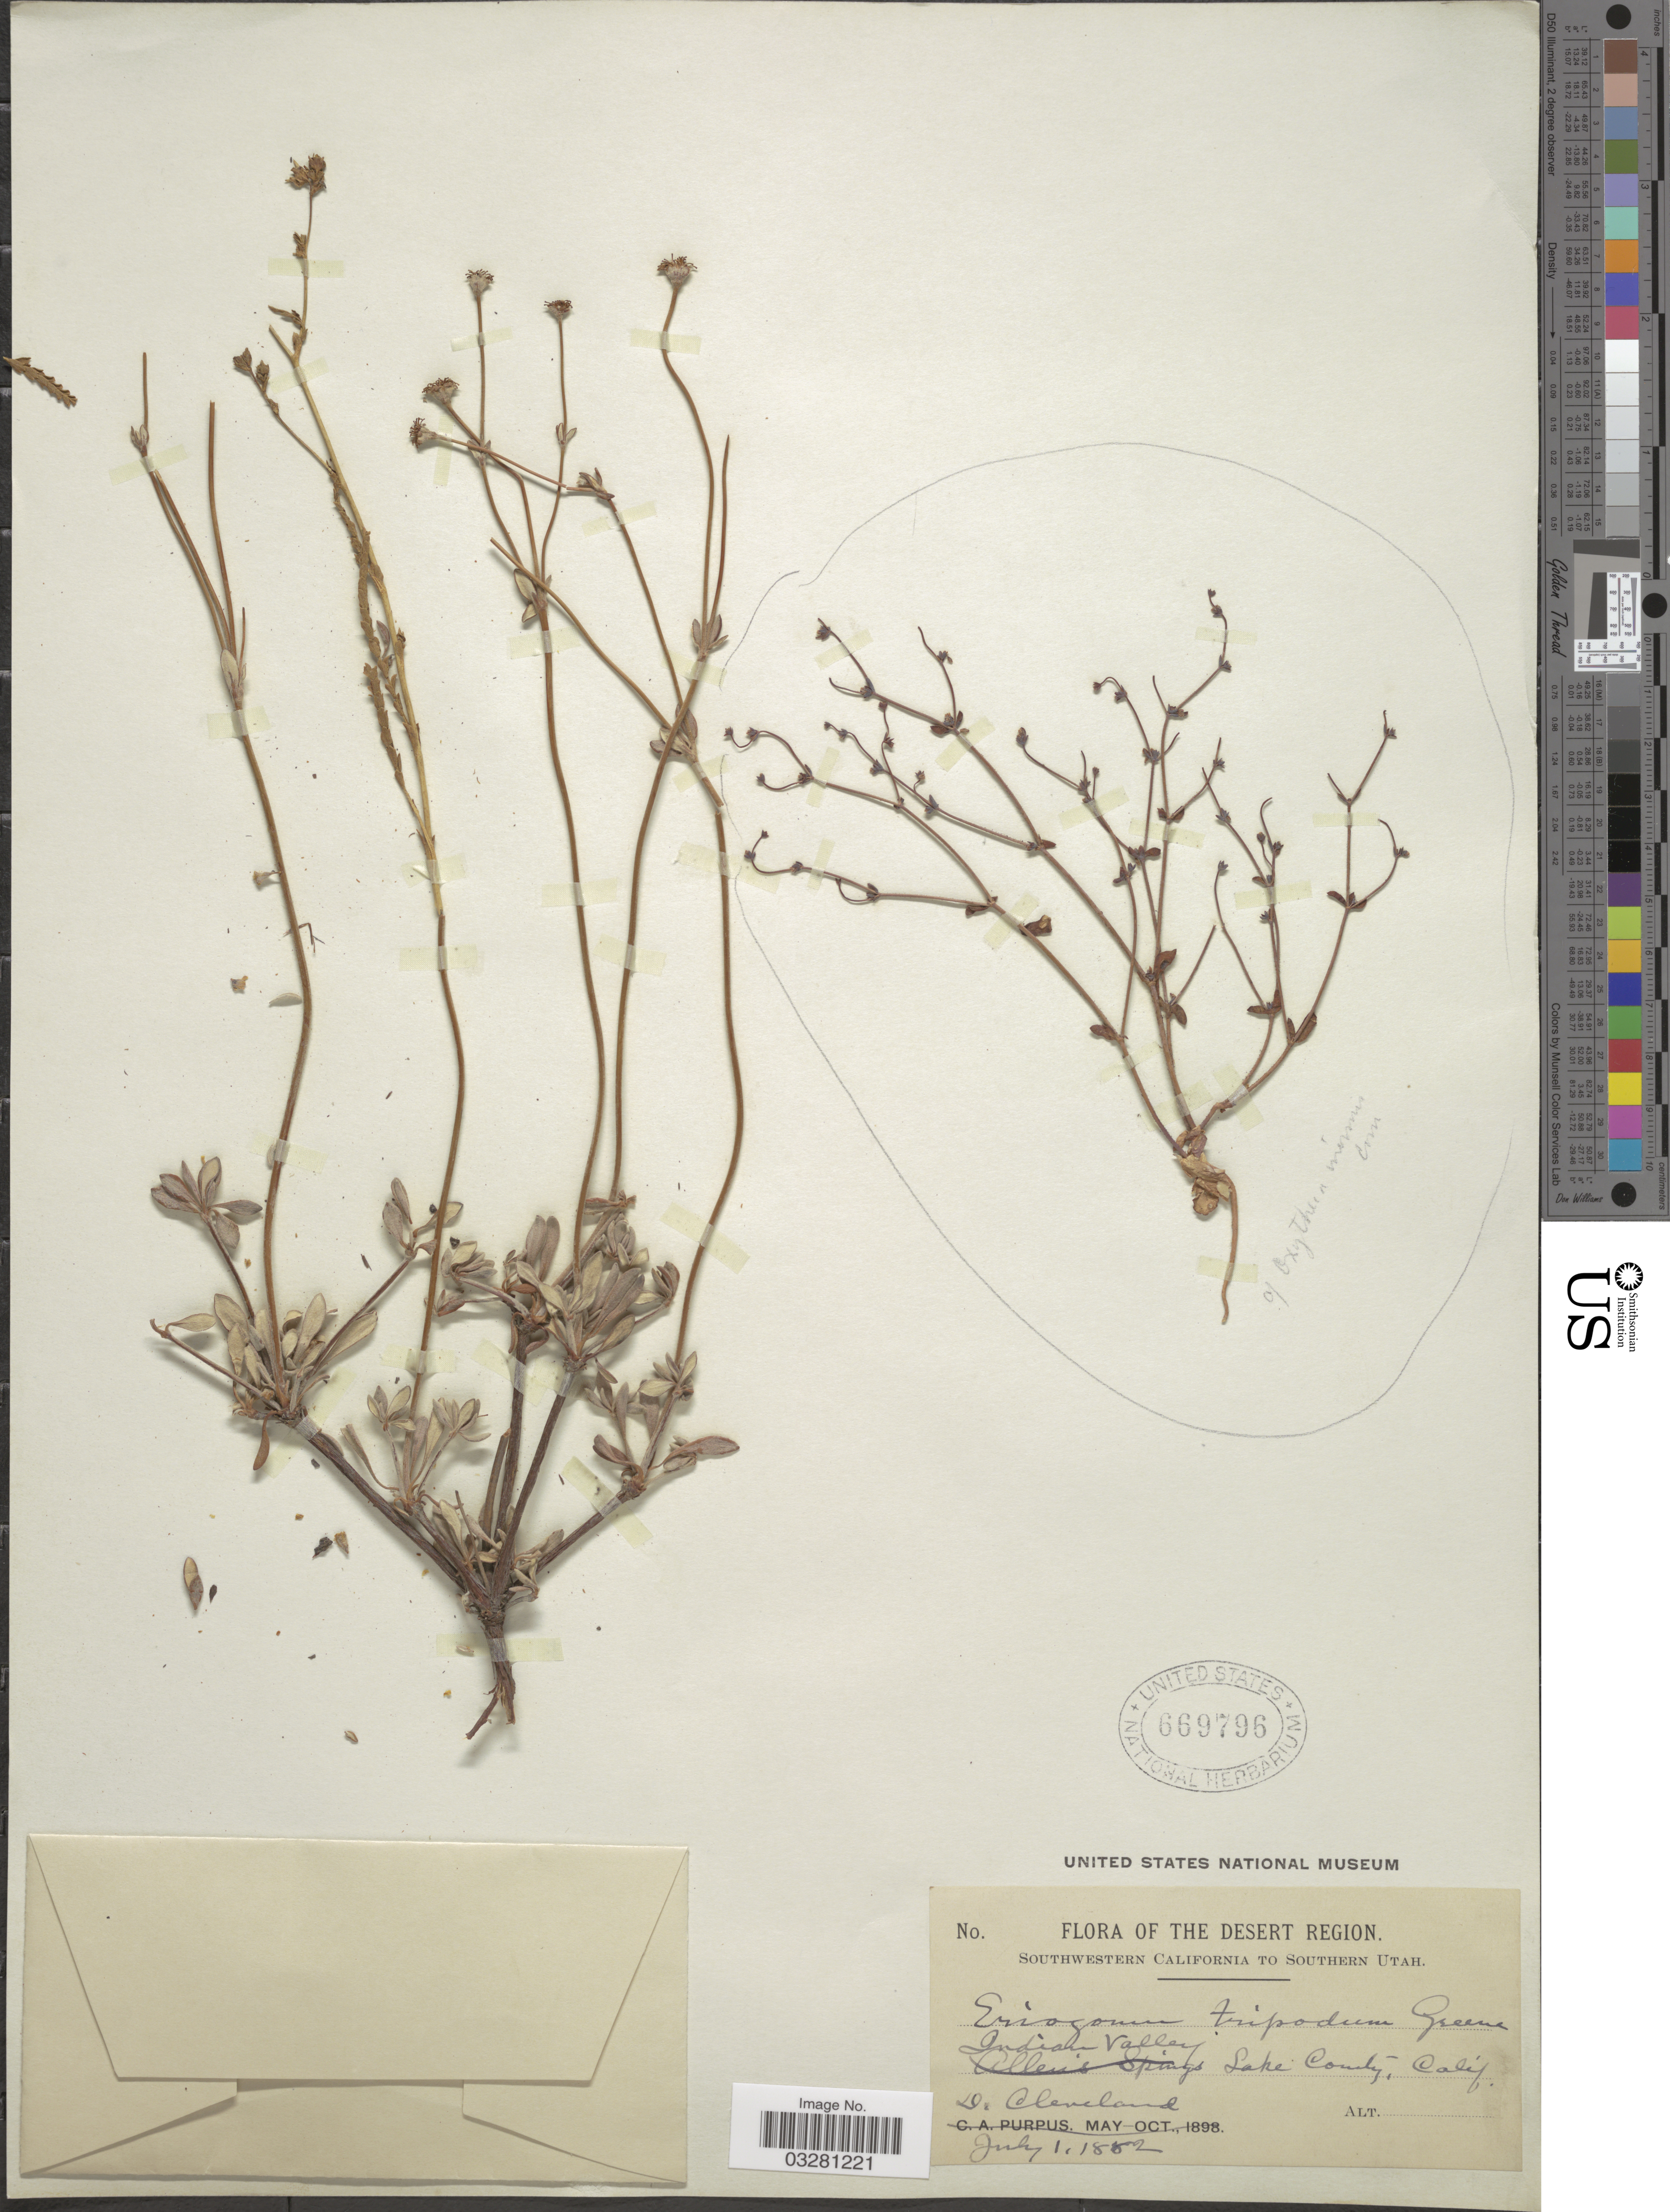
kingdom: Plantae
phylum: Tracheophyta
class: Magnoliopsida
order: Caryophyllales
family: Polygonaceae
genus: Eriogonum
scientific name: Eriogonum tripodum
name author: Greene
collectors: D. Cleveland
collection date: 1882-07-01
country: United States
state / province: California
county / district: Lake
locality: The Desert Region. Southwestern California. Indian Valley. Lake County.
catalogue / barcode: US 669796